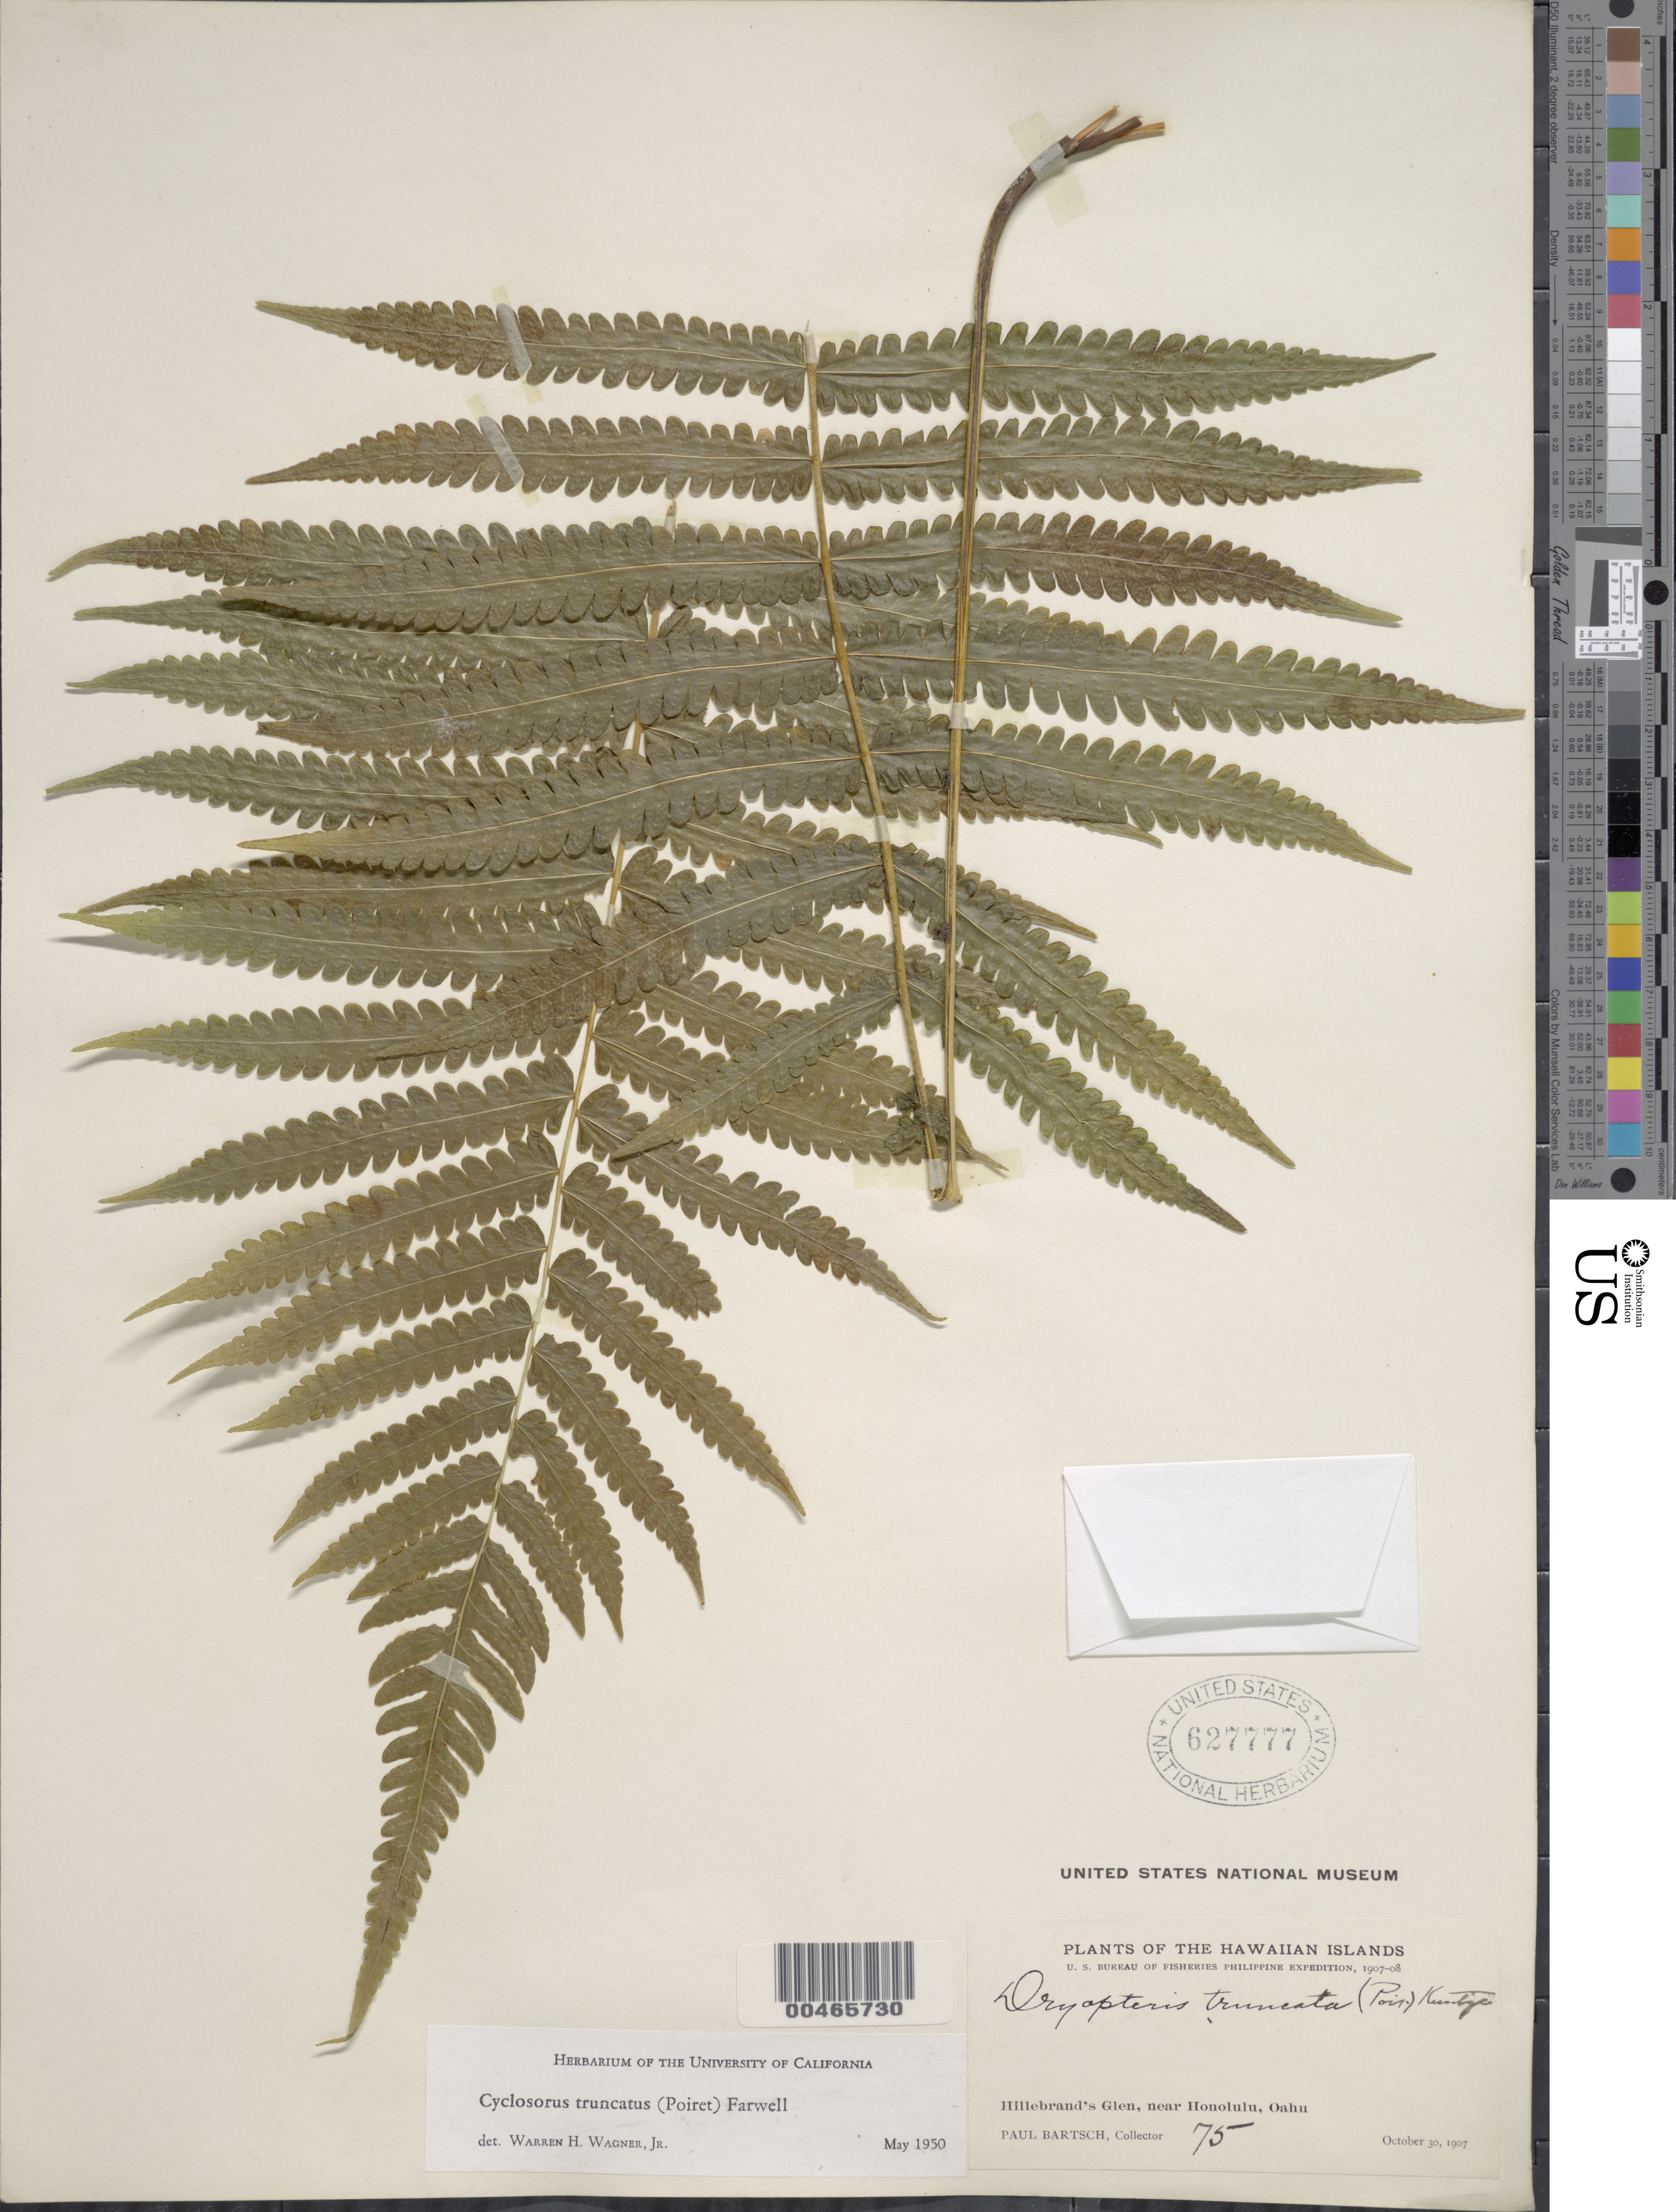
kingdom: Plantae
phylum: Tracheophyta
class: Polypodiopsida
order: Polypodiales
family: Thelypteridaceae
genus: Pneumatopteris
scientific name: Pneumatopteris truncata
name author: (Poir.) Holttum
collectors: P. Bartsch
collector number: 75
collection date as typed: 30 Oct 1907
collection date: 1907-10-30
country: United States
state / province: Hawaii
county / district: Honolulu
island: Oahu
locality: Hillebrand's Glen, near Honolulu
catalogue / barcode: US 627777